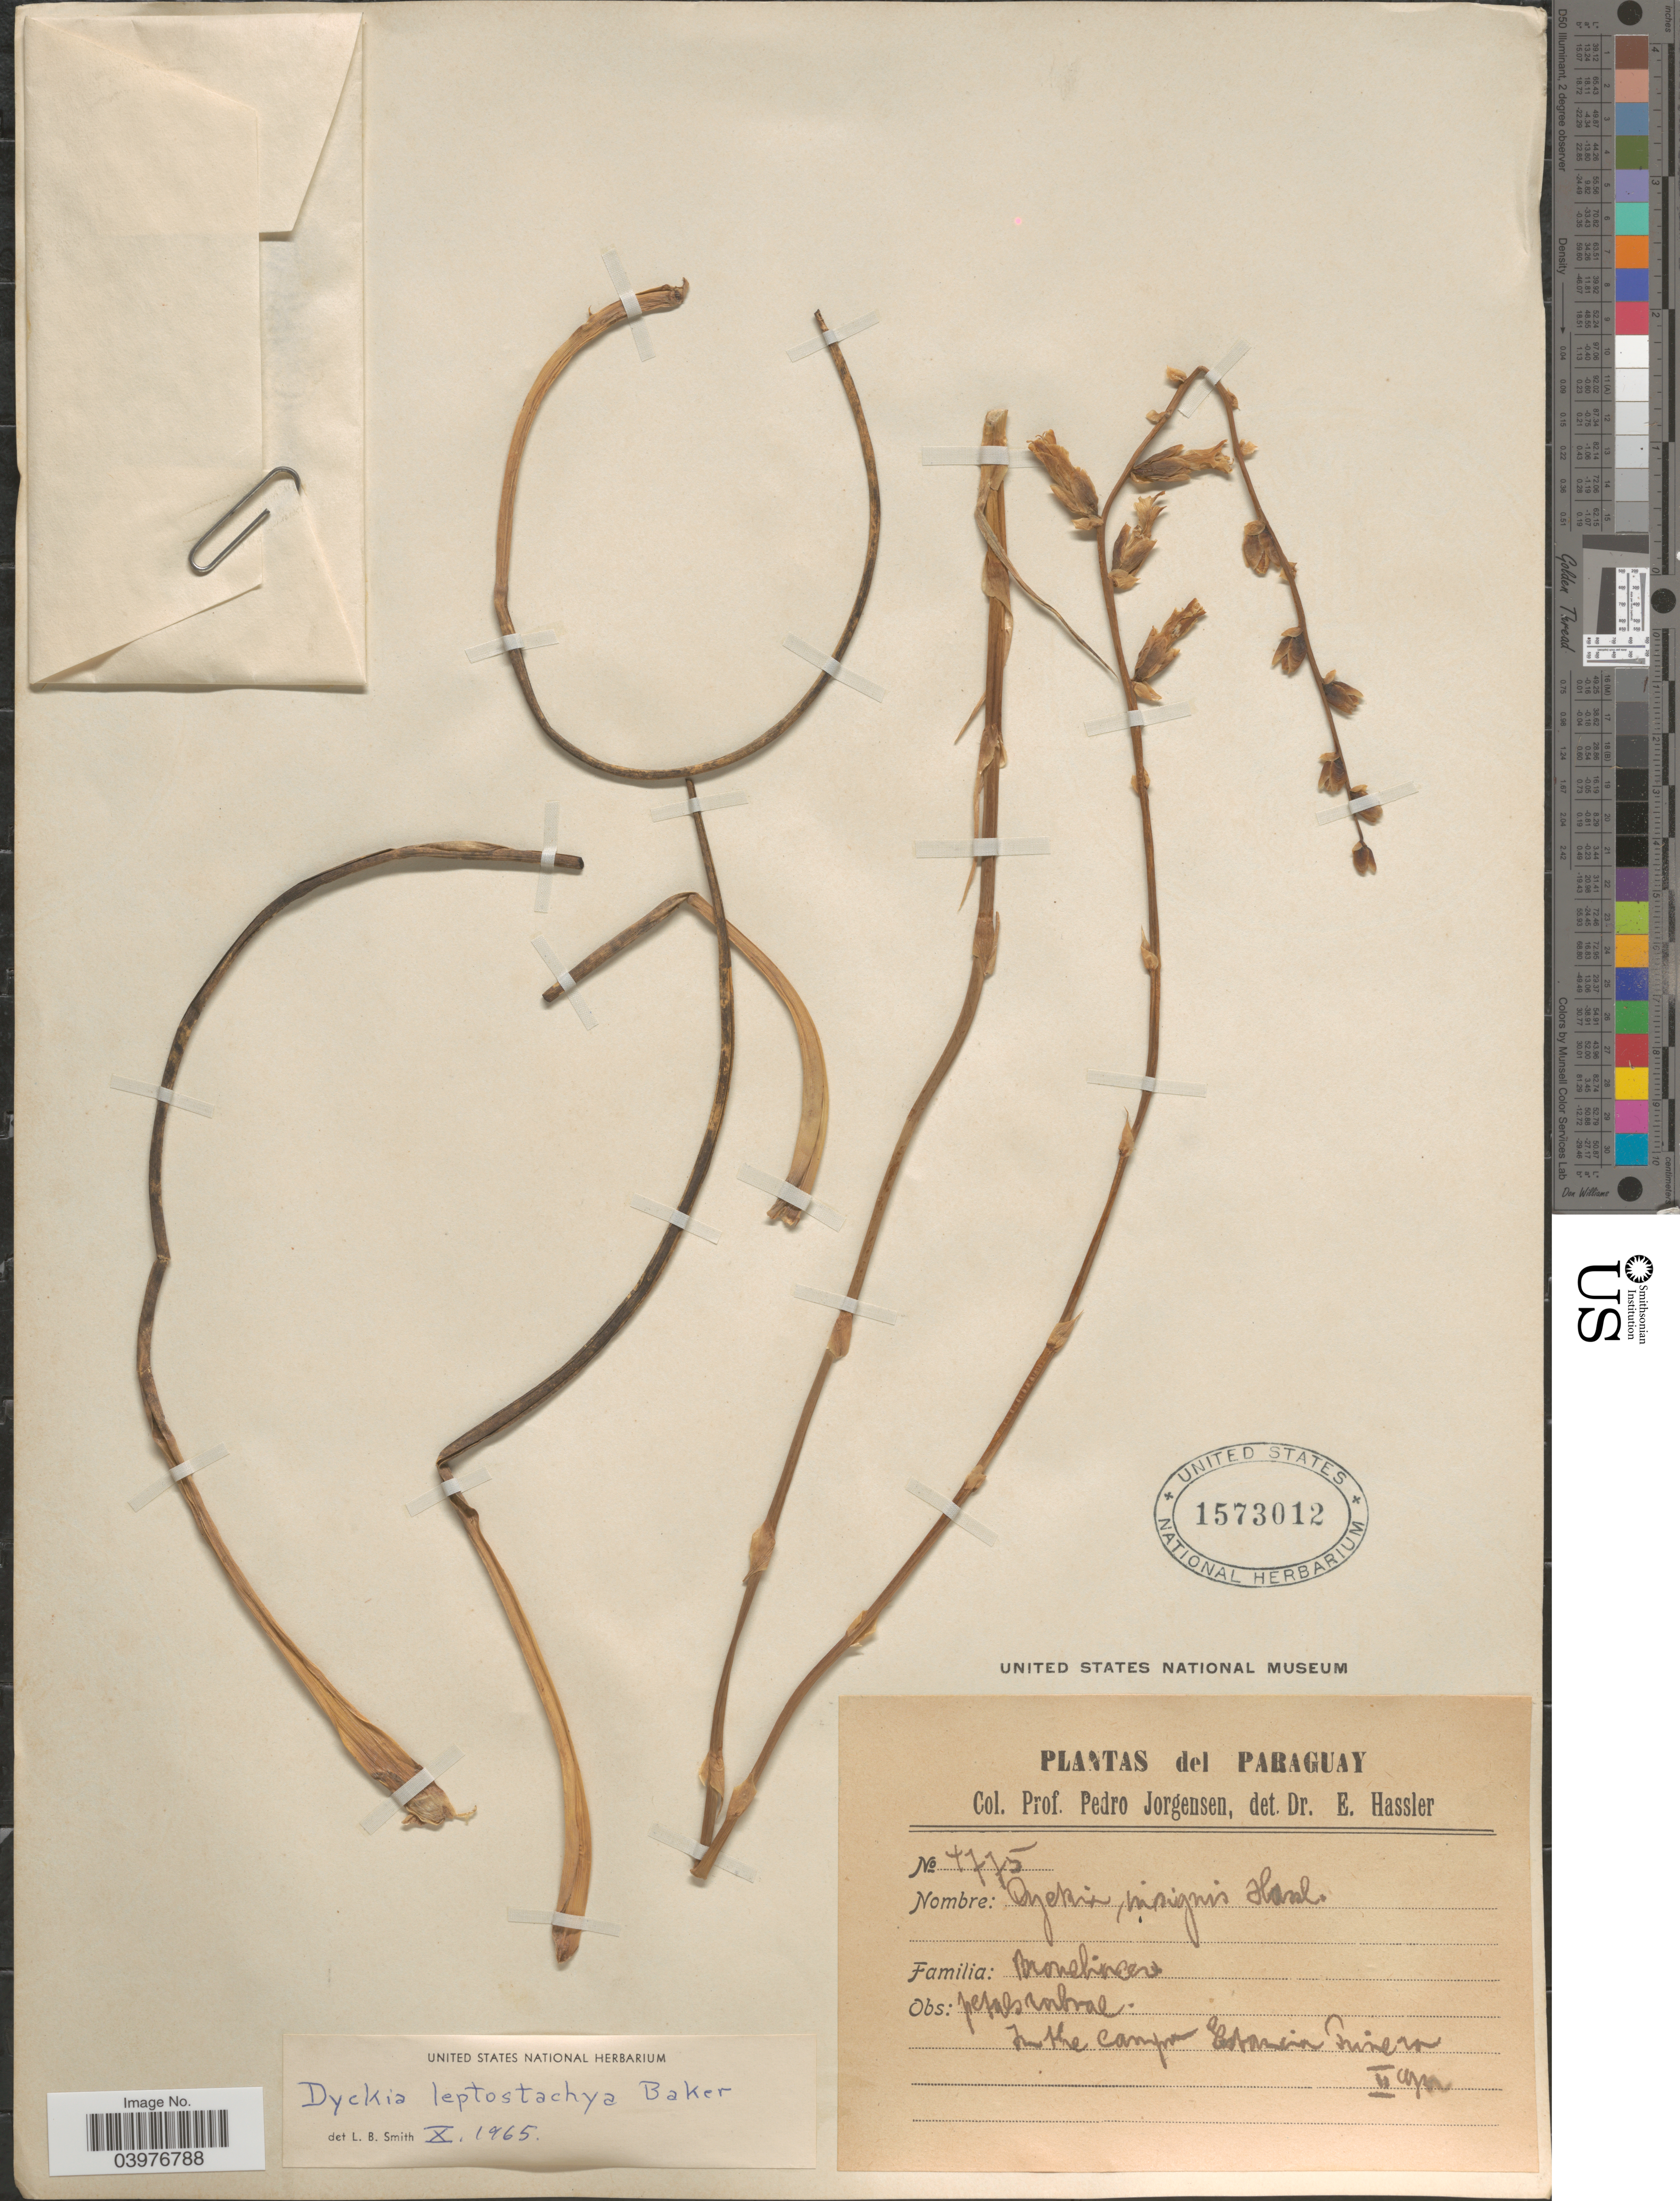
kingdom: Plantae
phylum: Tracheophyta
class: Liliopsida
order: Poales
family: Bromeliaceae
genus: Dyckia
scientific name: Dyckia leptostachya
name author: Baker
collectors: P. Jörgensen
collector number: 4775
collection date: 1932-02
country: Paraguay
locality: In the campos Estacion Pineron [interpreted].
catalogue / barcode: US 1573012